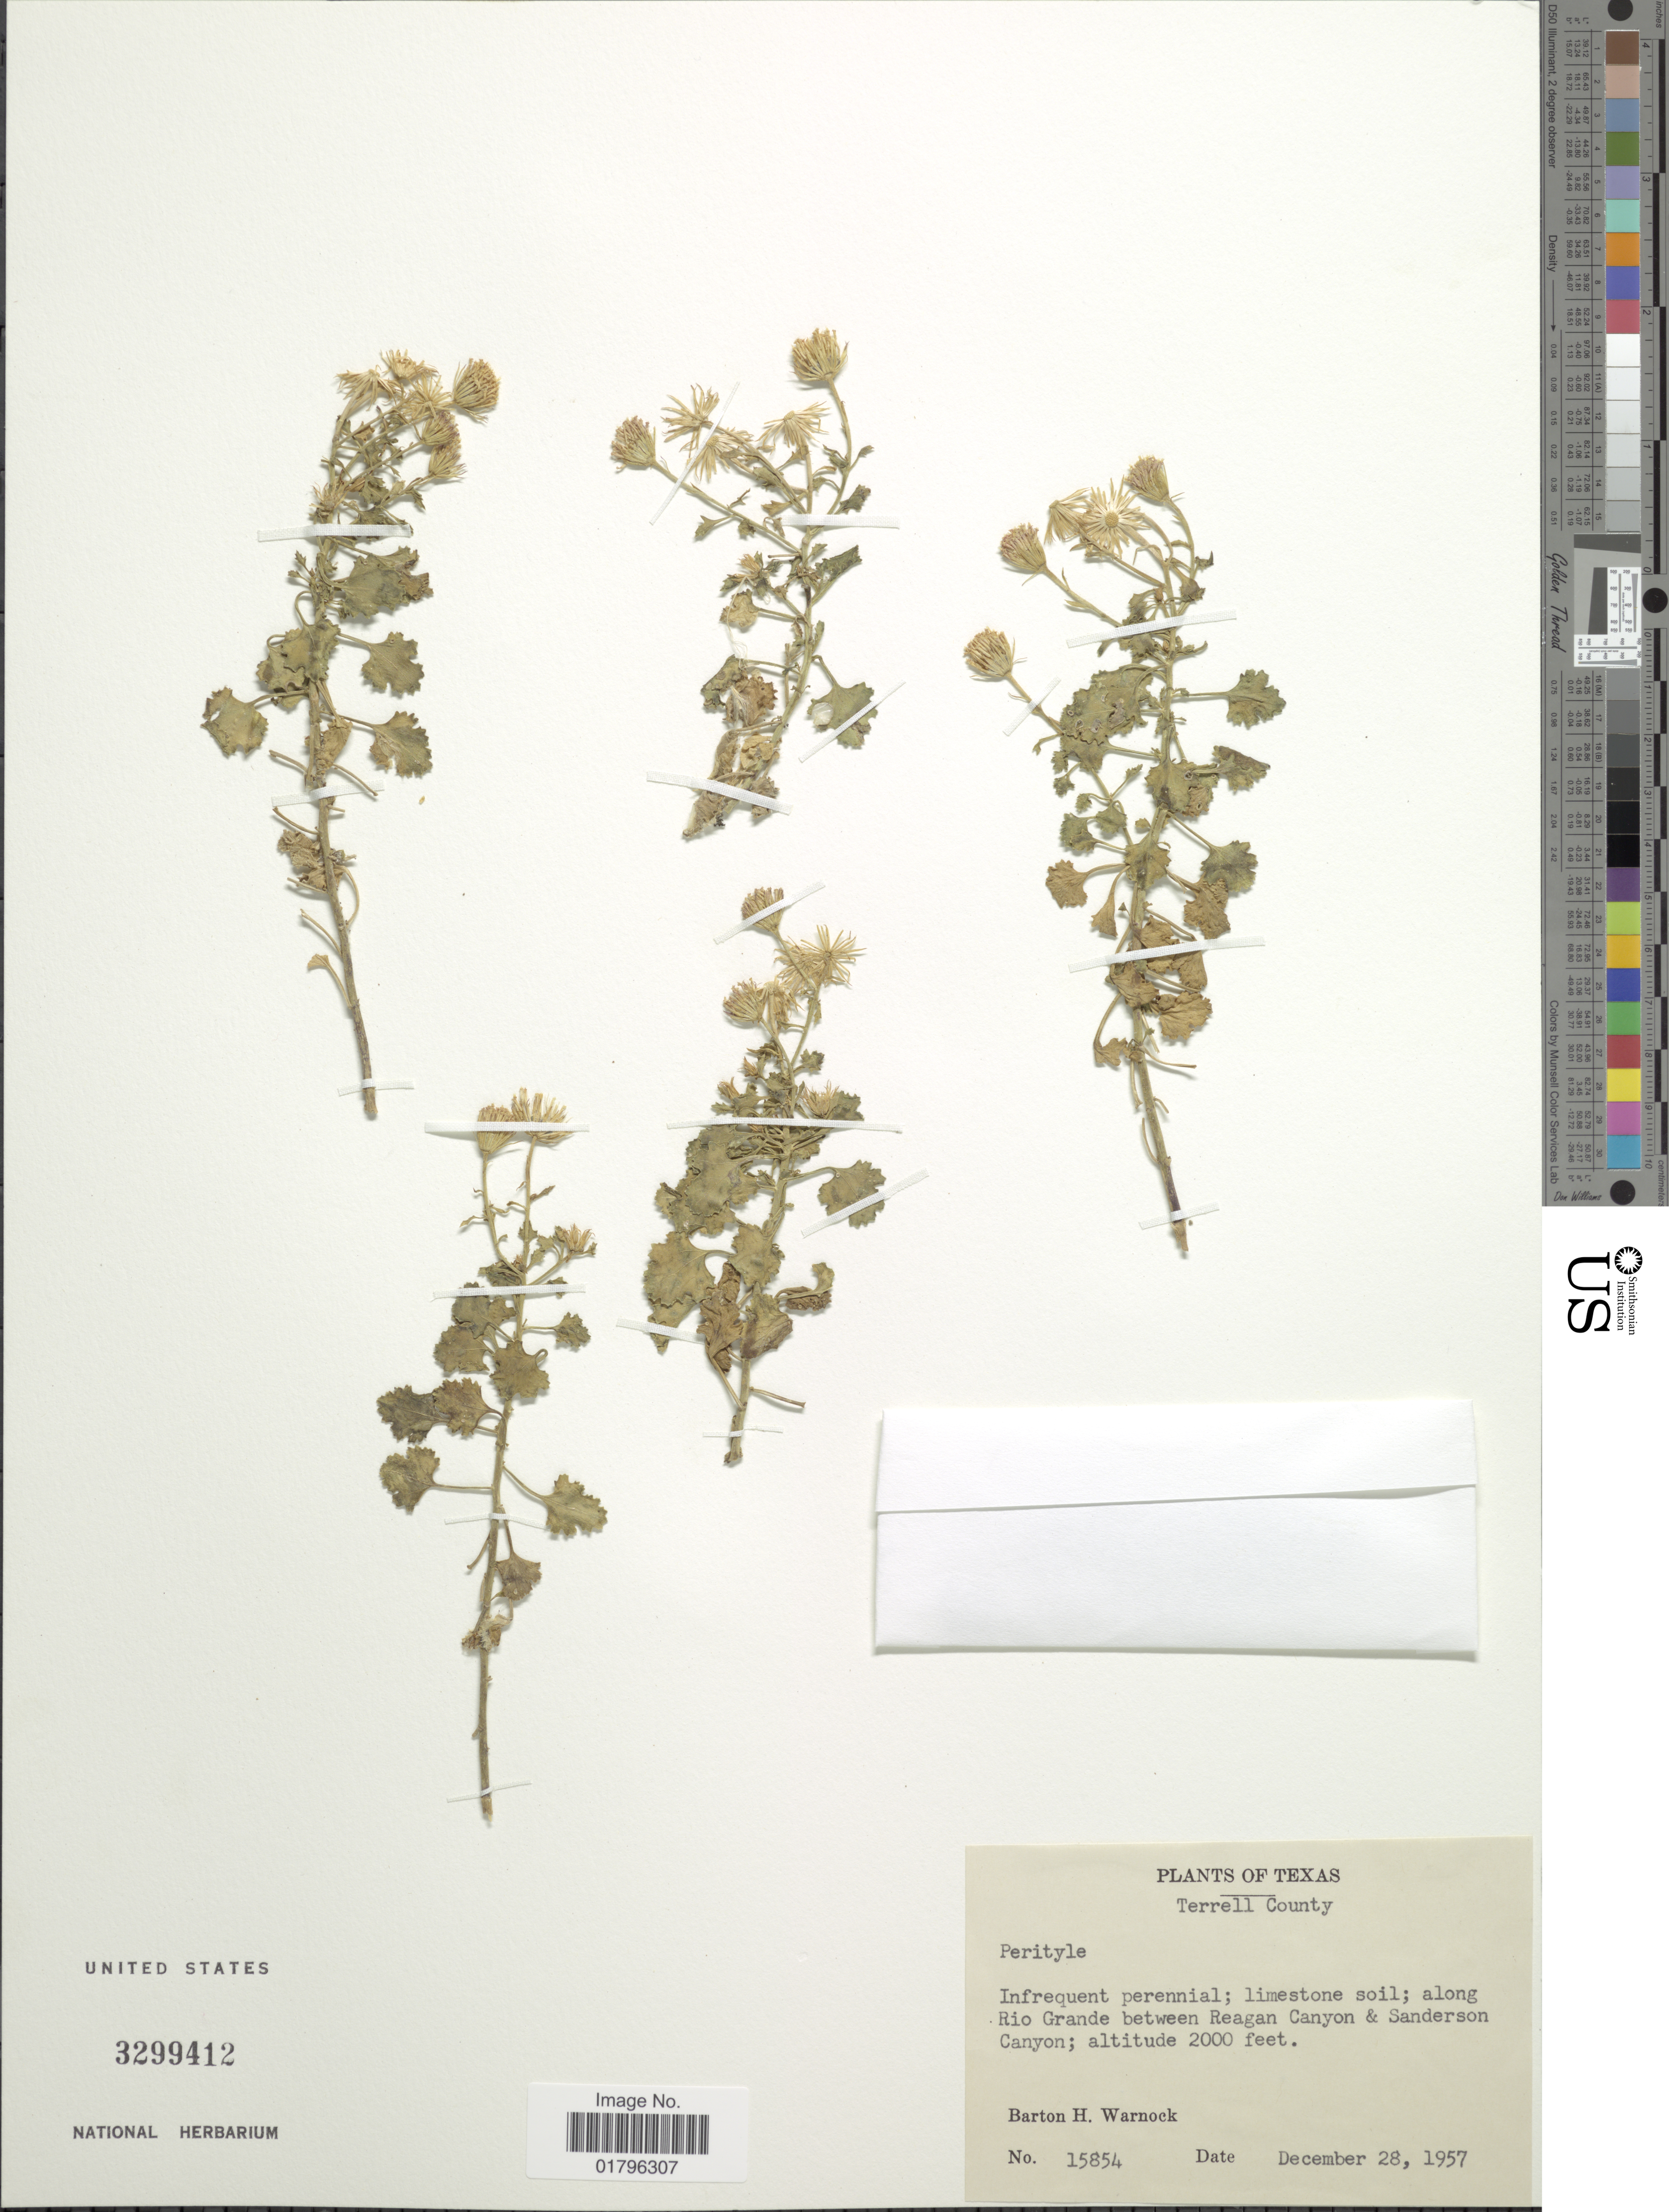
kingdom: Plantae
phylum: Tracheophyta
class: Magnoliopsida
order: Asterales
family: Asteraceae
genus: Perityle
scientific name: Perityle parryi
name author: A. Gray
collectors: B. H. Warnock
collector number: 15854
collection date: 1957-12-28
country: United States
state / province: Texas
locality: Terrell County, along Rio Grande between Reagan Canyon & Sanderson Canyon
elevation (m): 610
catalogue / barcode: US 3299412